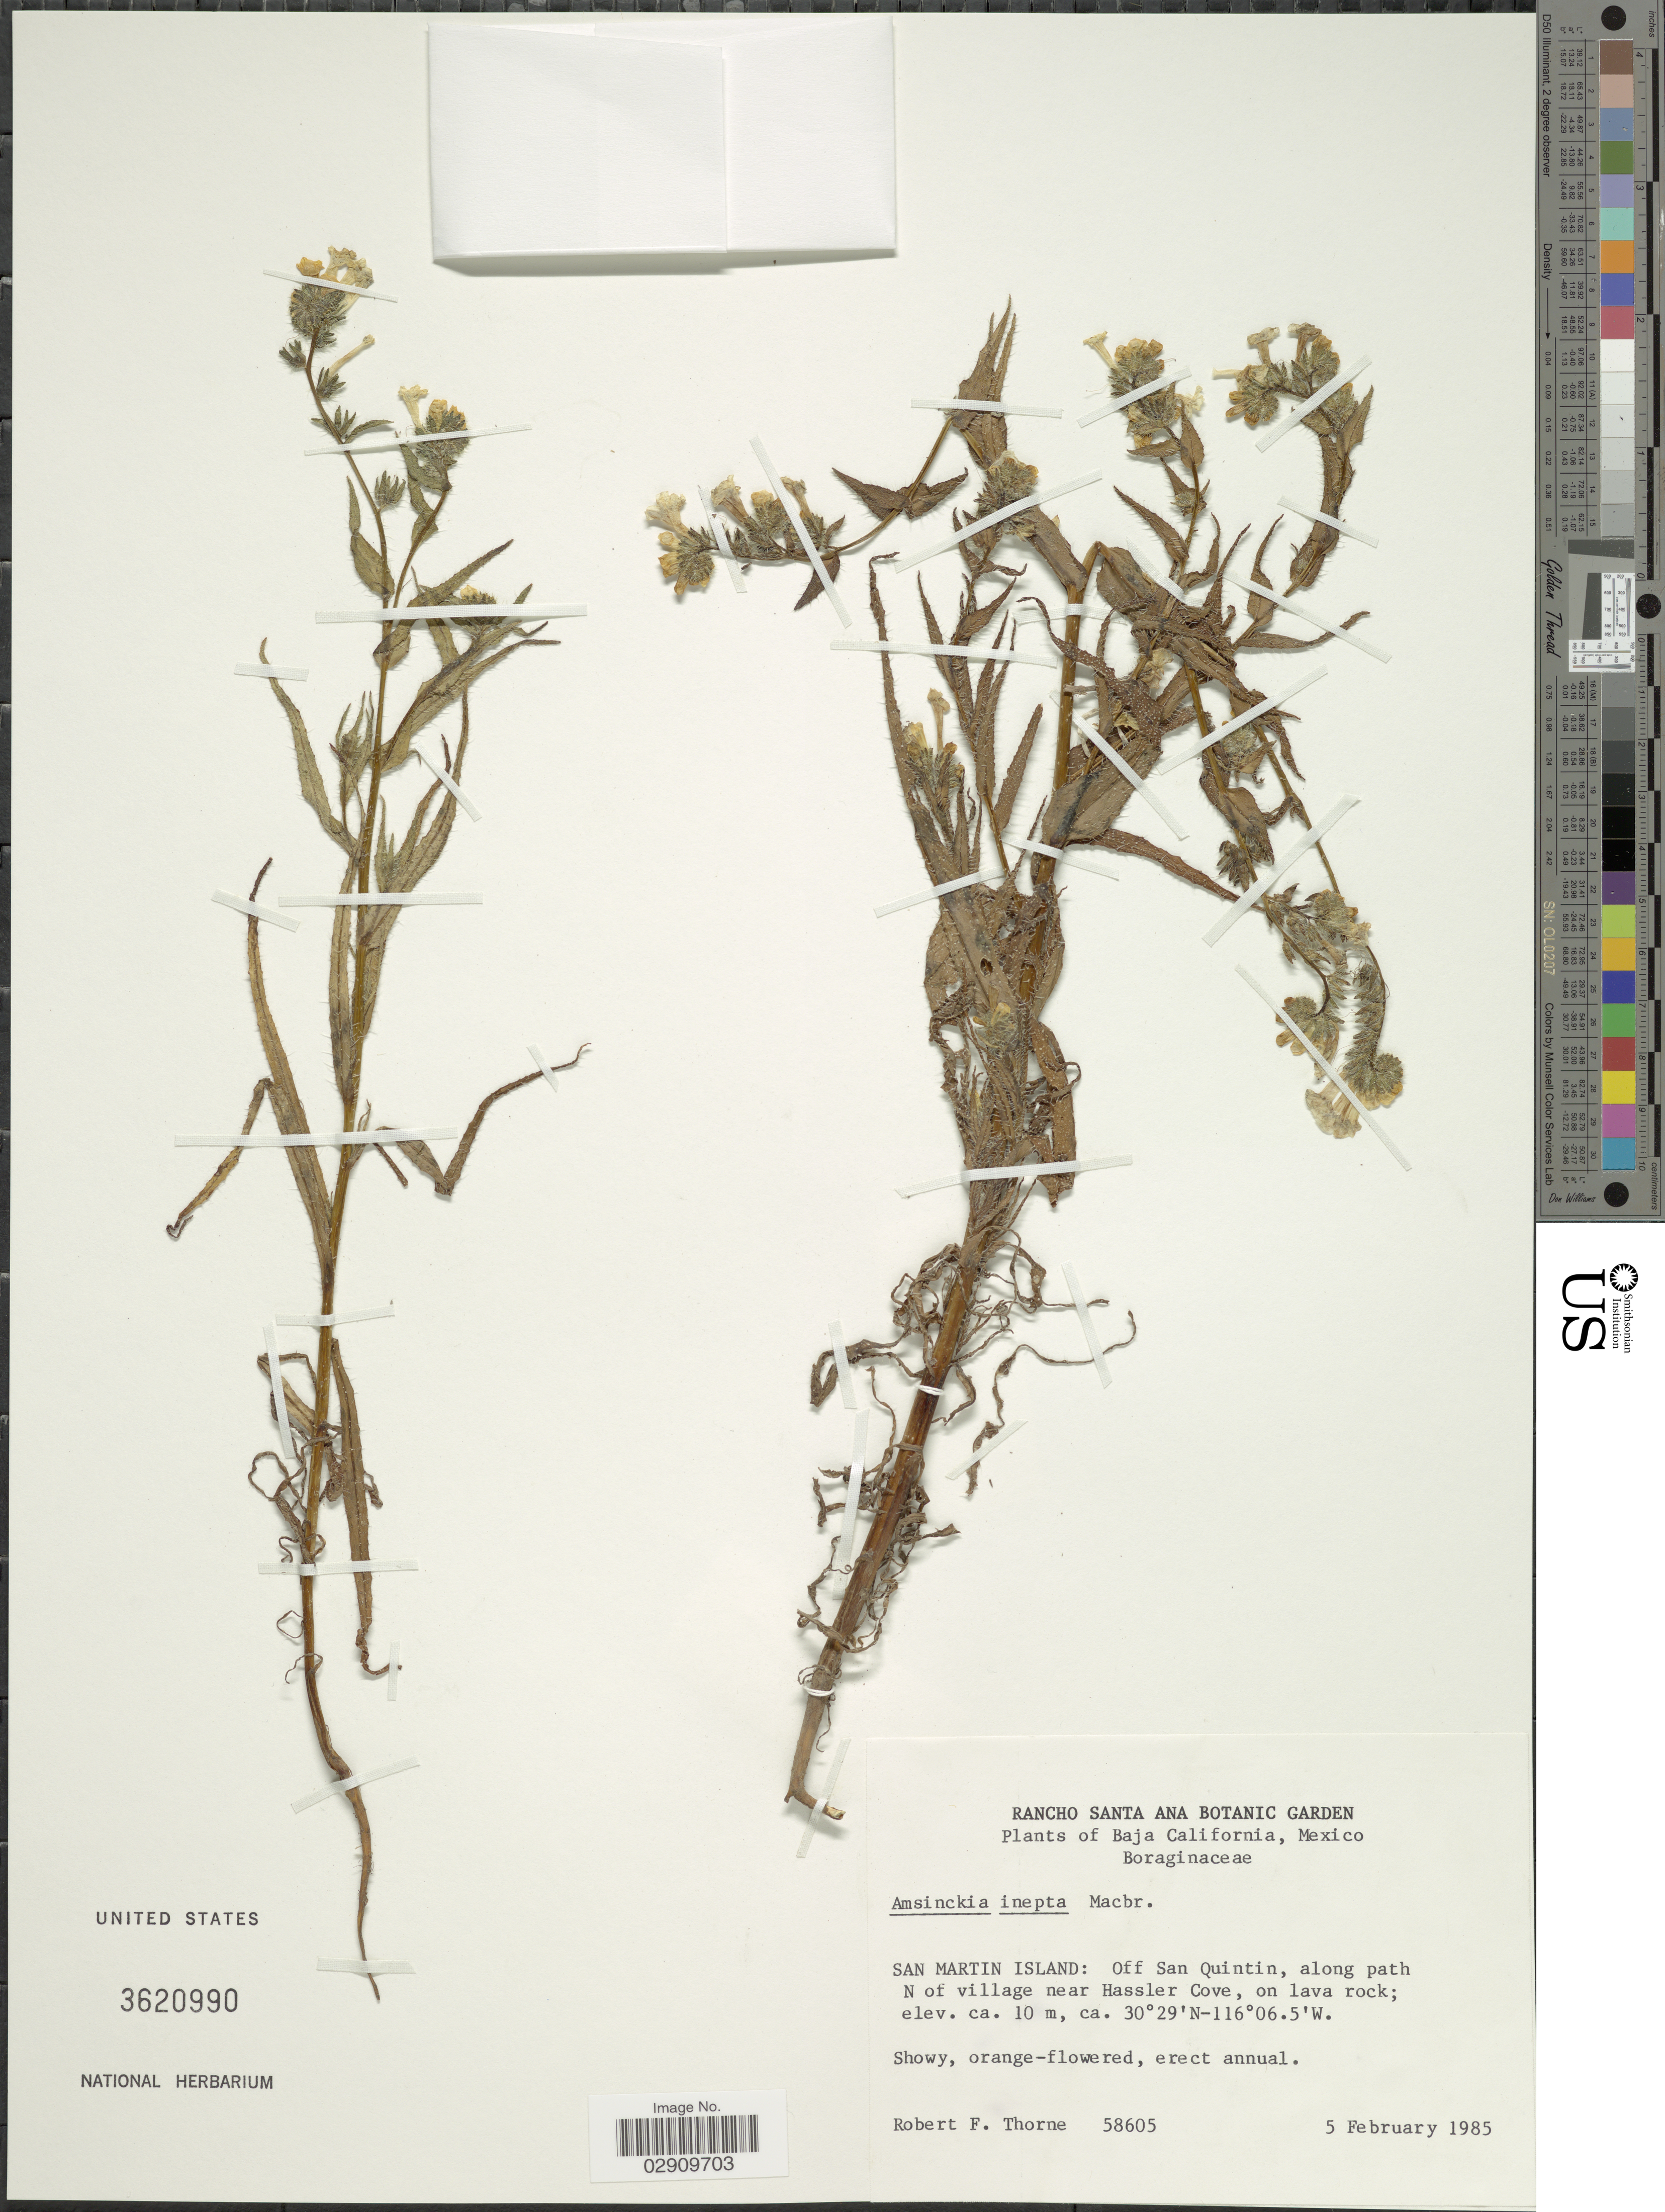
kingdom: Plantae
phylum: Tracheophyta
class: Magnoliopsida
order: Boraginales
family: Boraginaceae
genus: Amsinckia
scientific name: Amsinckia inepta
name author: J.F. Macbr.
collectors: R. F. Thorne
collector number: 58605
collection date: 1985-02-05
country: Mexico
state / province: Baja California Norte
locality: San Martin Island, Off San Quintin, along path N of village near Hassler Cove, on lava rock.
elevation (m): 10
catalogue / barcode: US 3620990